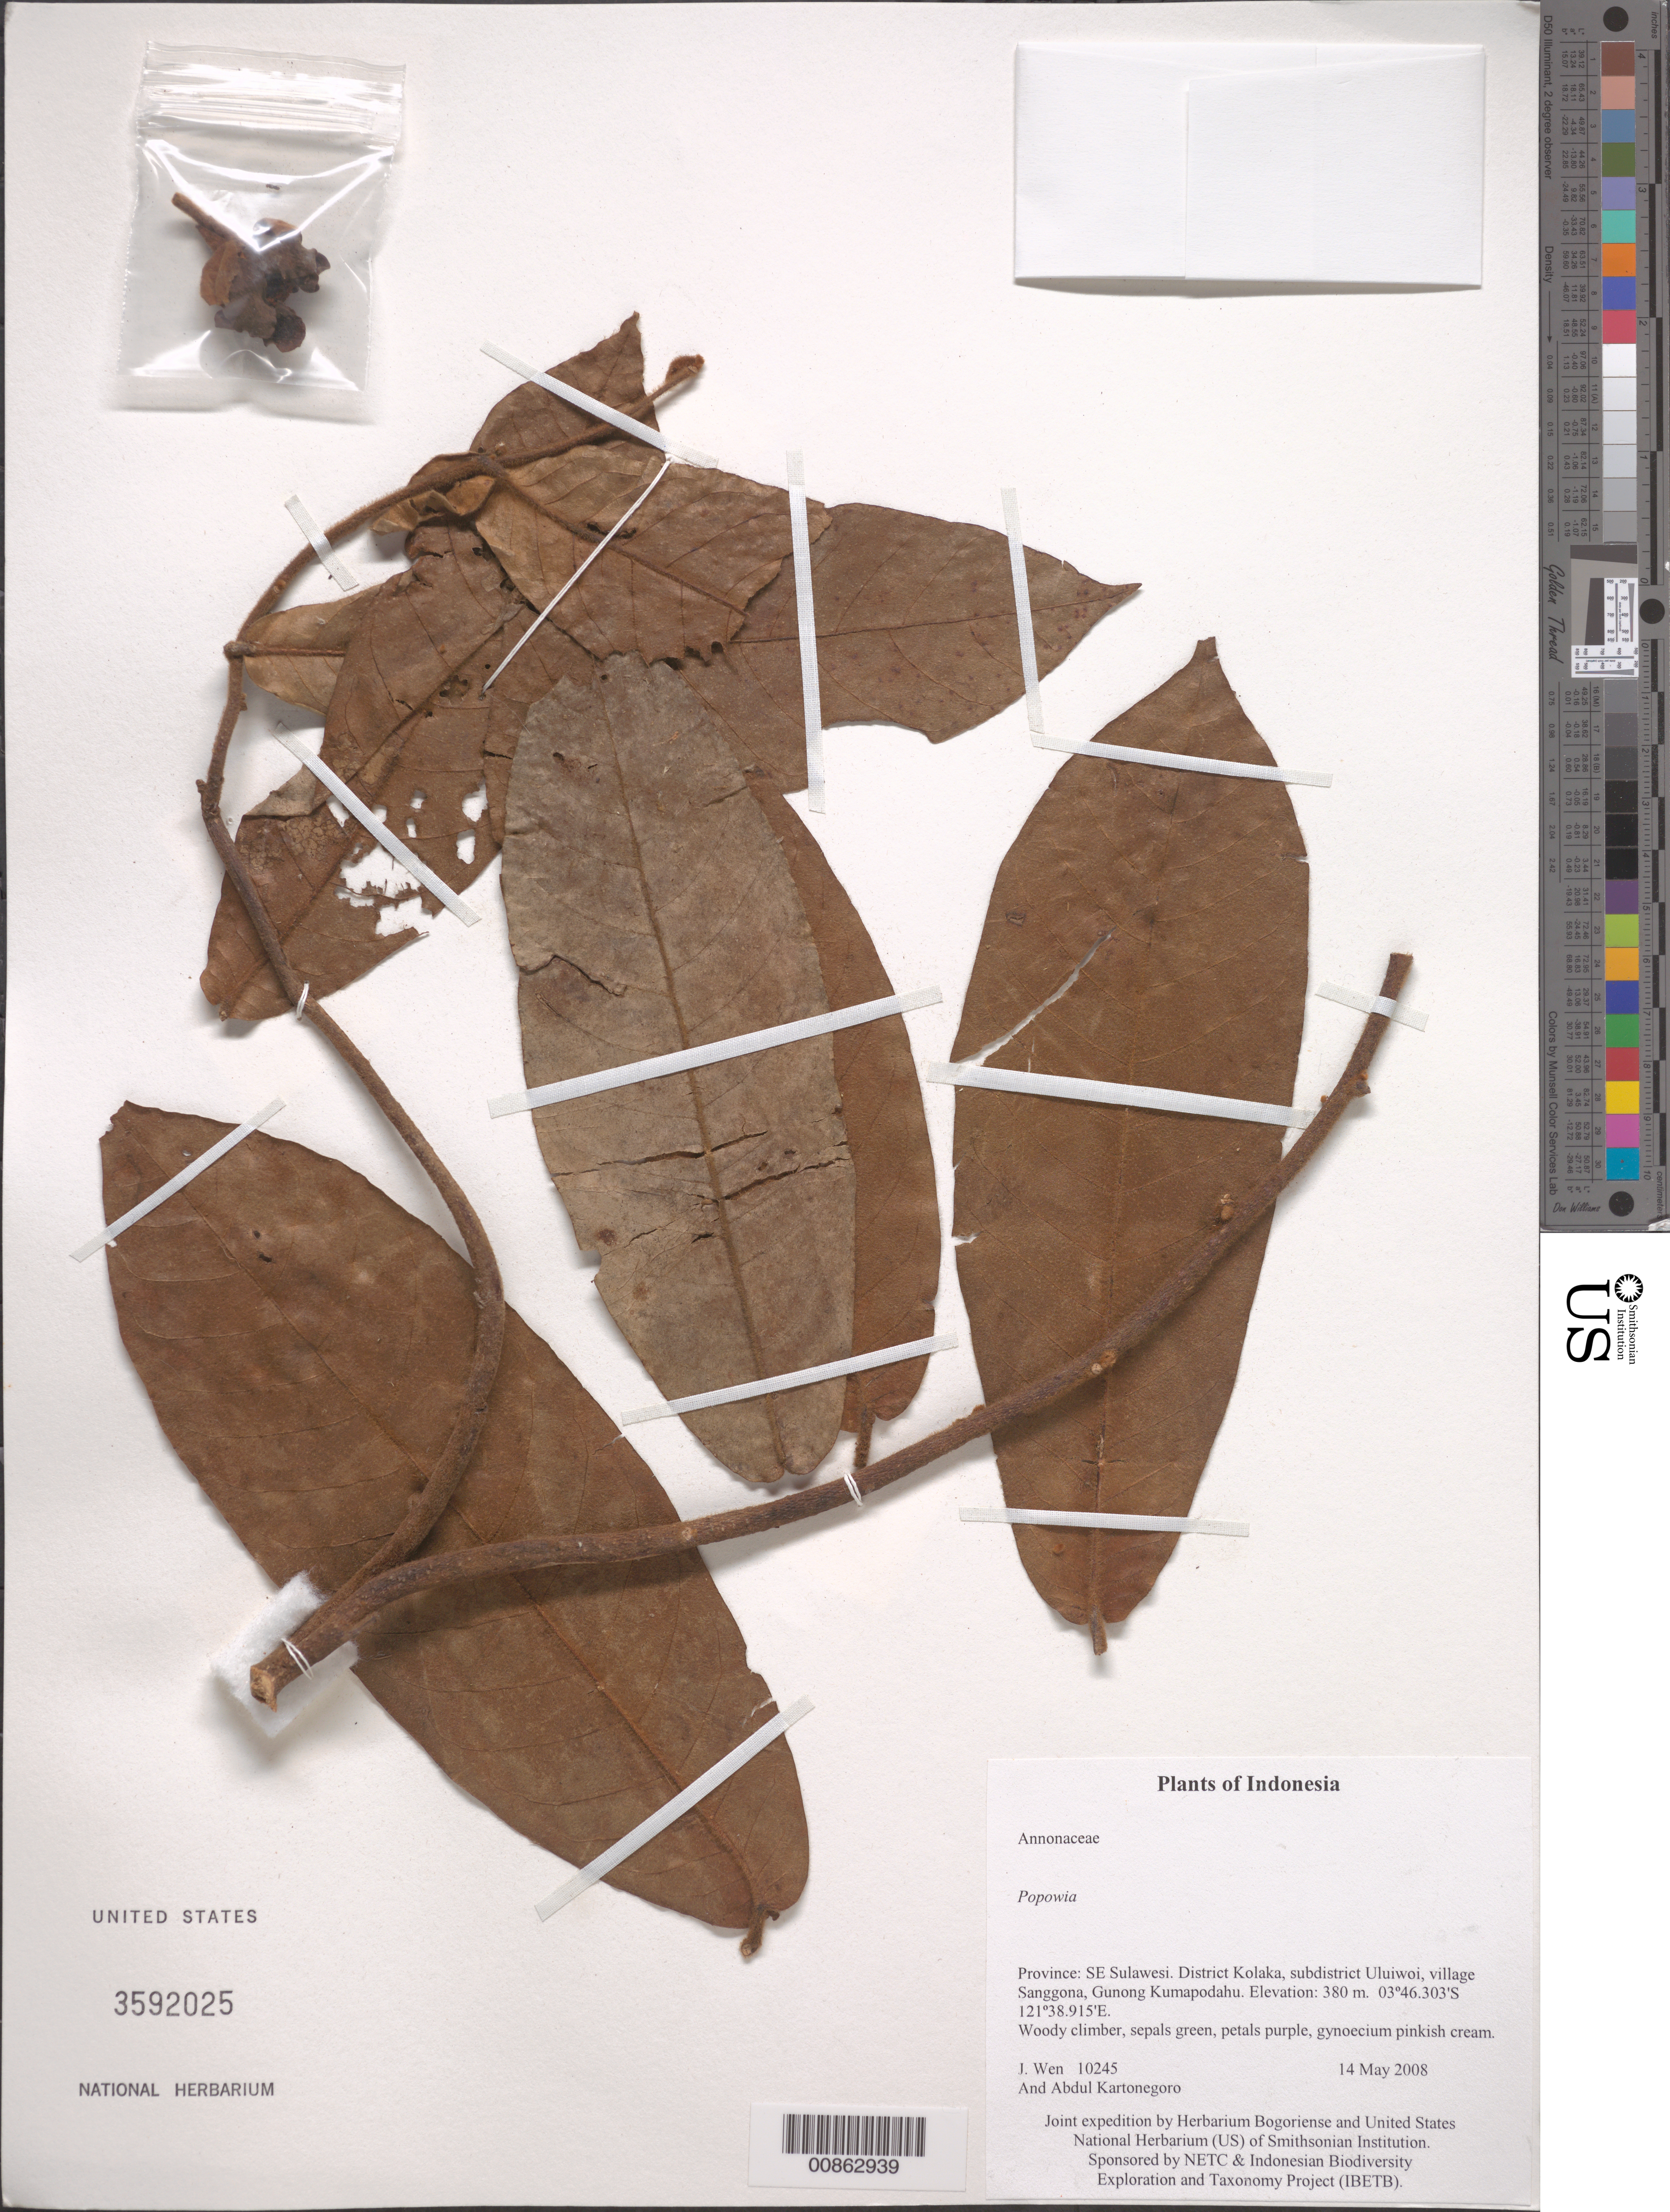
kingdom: Plantae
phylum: Tracheophyta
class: Magnoliopsida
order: Magnoliales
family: Annonaceae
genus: Popowia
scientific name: Popowia sp.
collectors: J. Wen & A. Kartonegoro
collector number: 10245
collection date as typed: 14 May 2008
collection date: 2008-05-14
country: Indonesia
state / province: Sulawesi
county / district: Sulawesi Tenggara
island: Sulawesi [Celebes]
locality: District Kolaka, subdistrict Uluiwoi, village Sanggona, Gunong Kumapodahu.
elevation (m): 380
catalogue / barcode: US 3592025